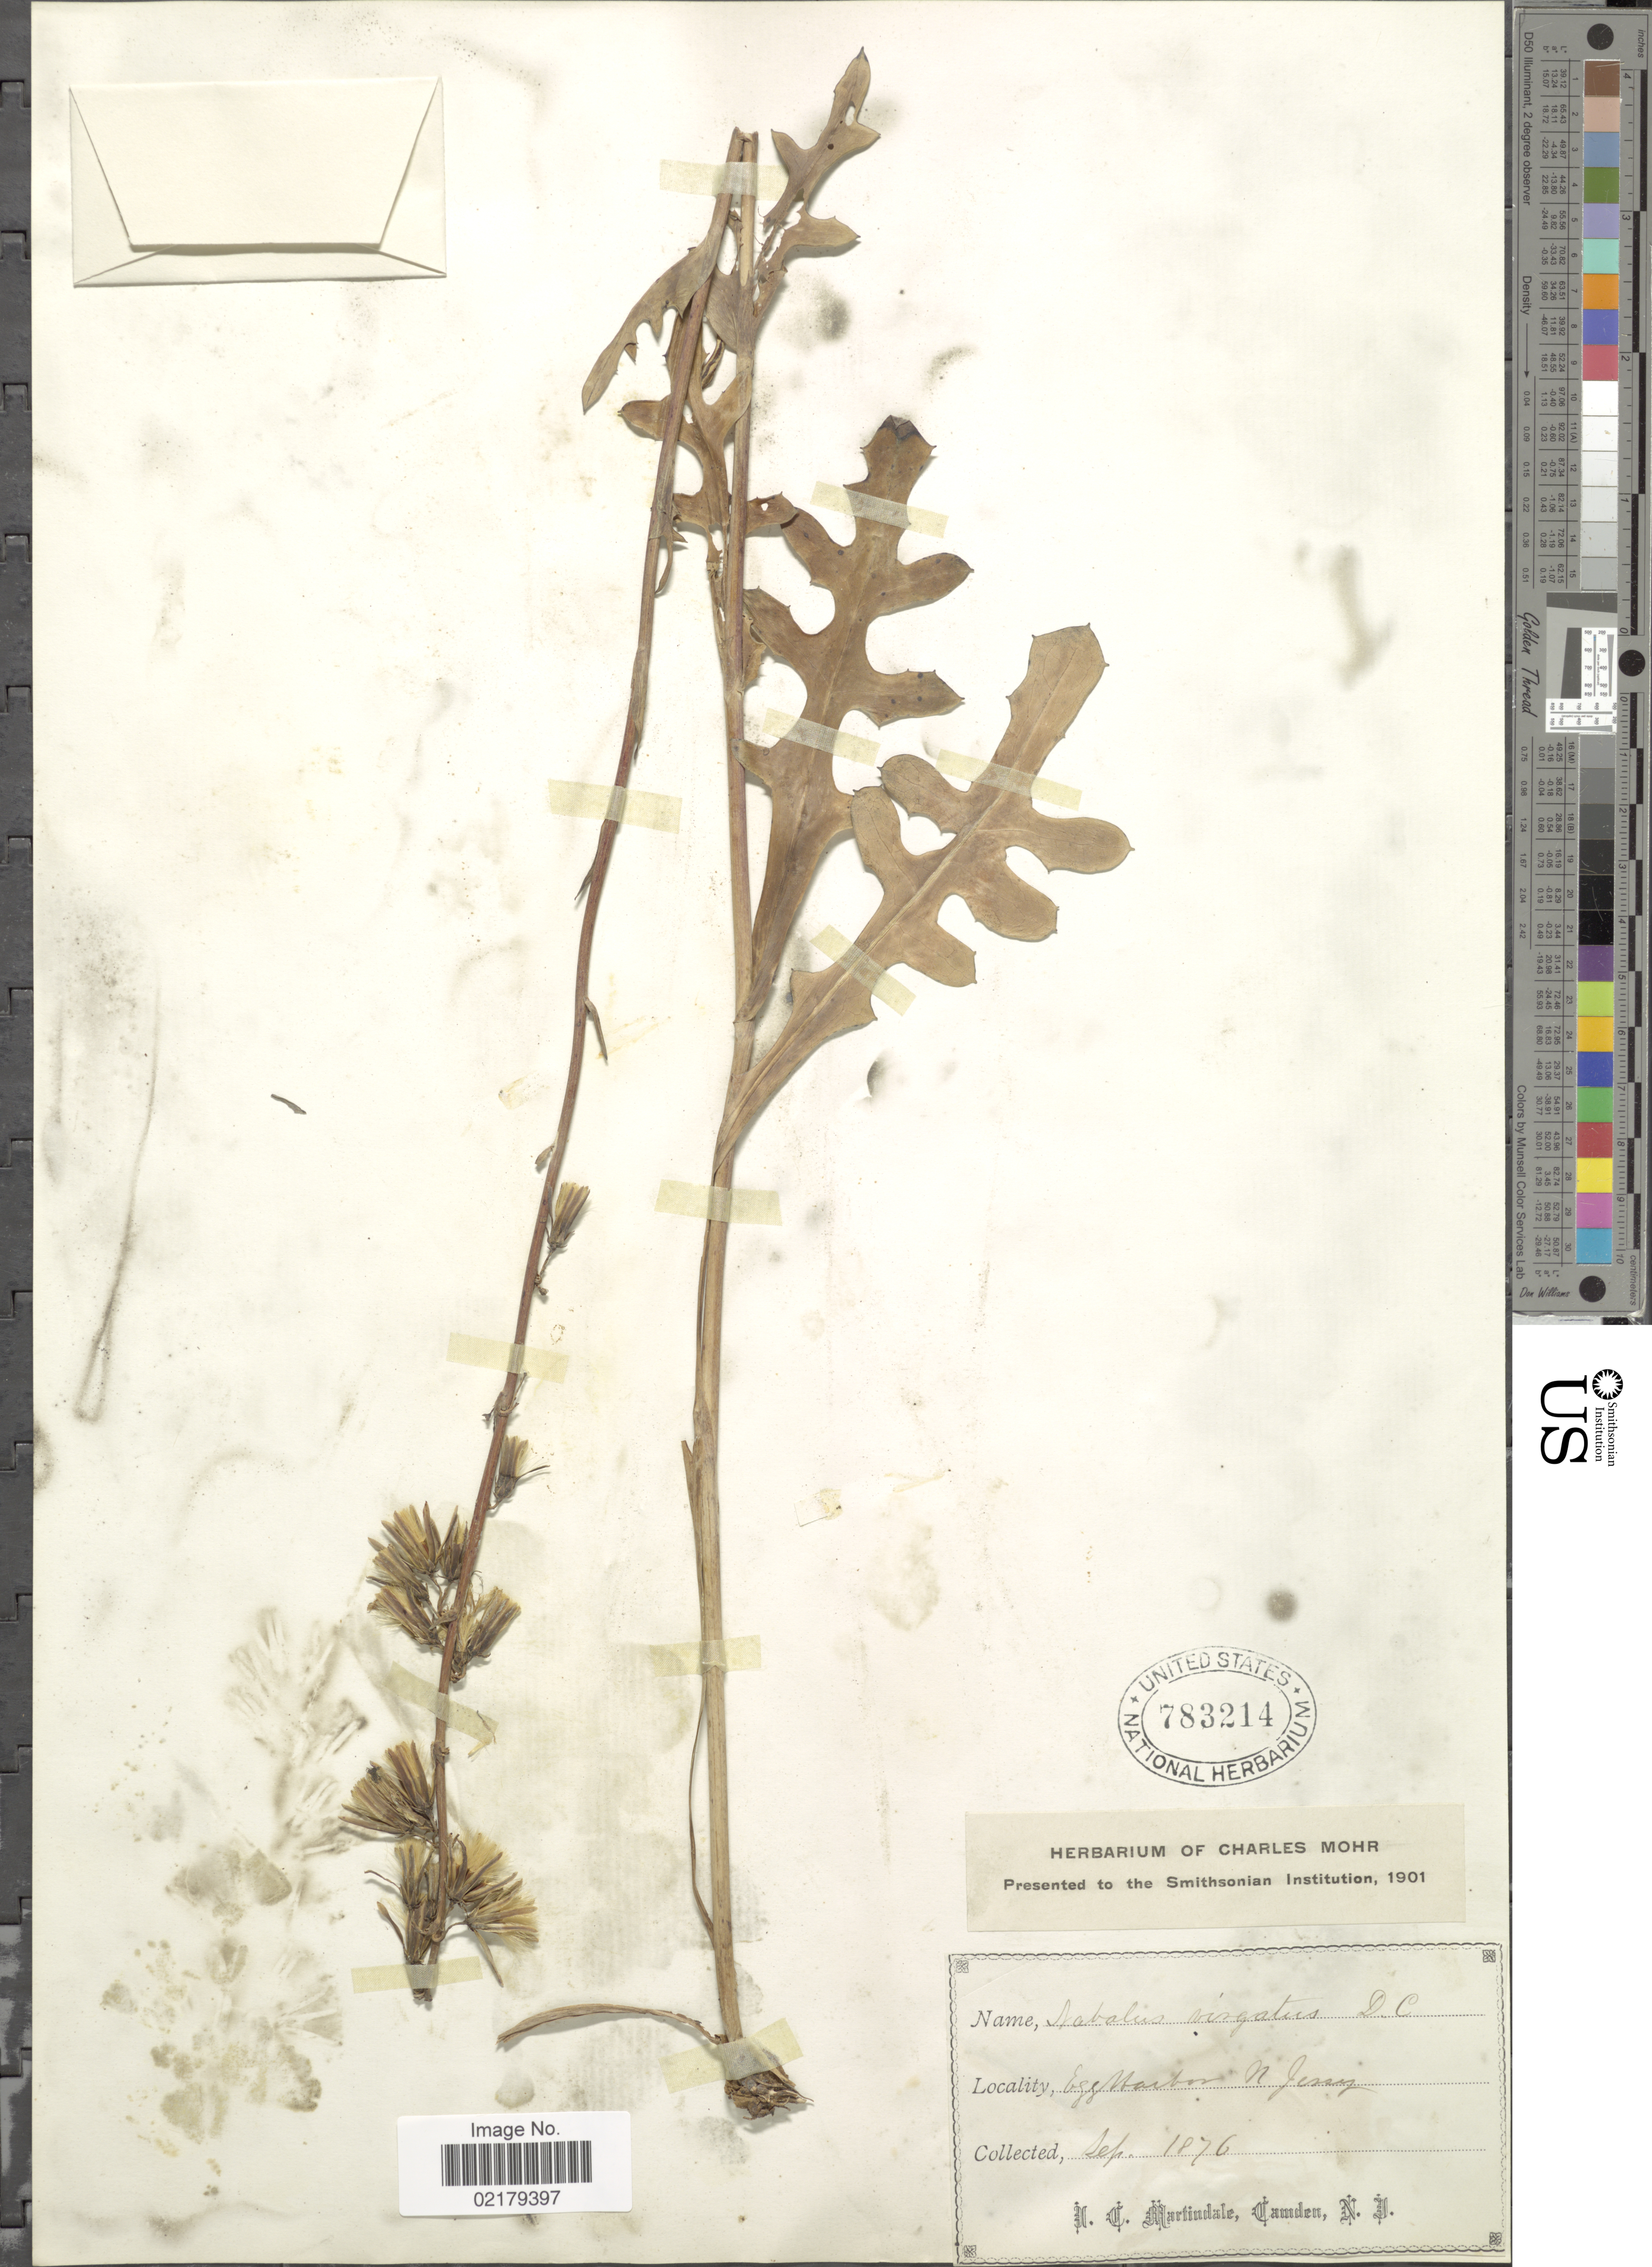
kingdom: Plantae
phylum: Tracheophyta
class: Magnoliopsida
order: Asterales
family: Asteraceae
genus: Prenanthes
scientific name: Prenanthes autumnalis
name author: Walter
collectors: I. C. Martindale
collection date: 1876-09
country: United States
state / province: New Jersey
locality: Egg Harbor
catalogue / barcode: US 783214